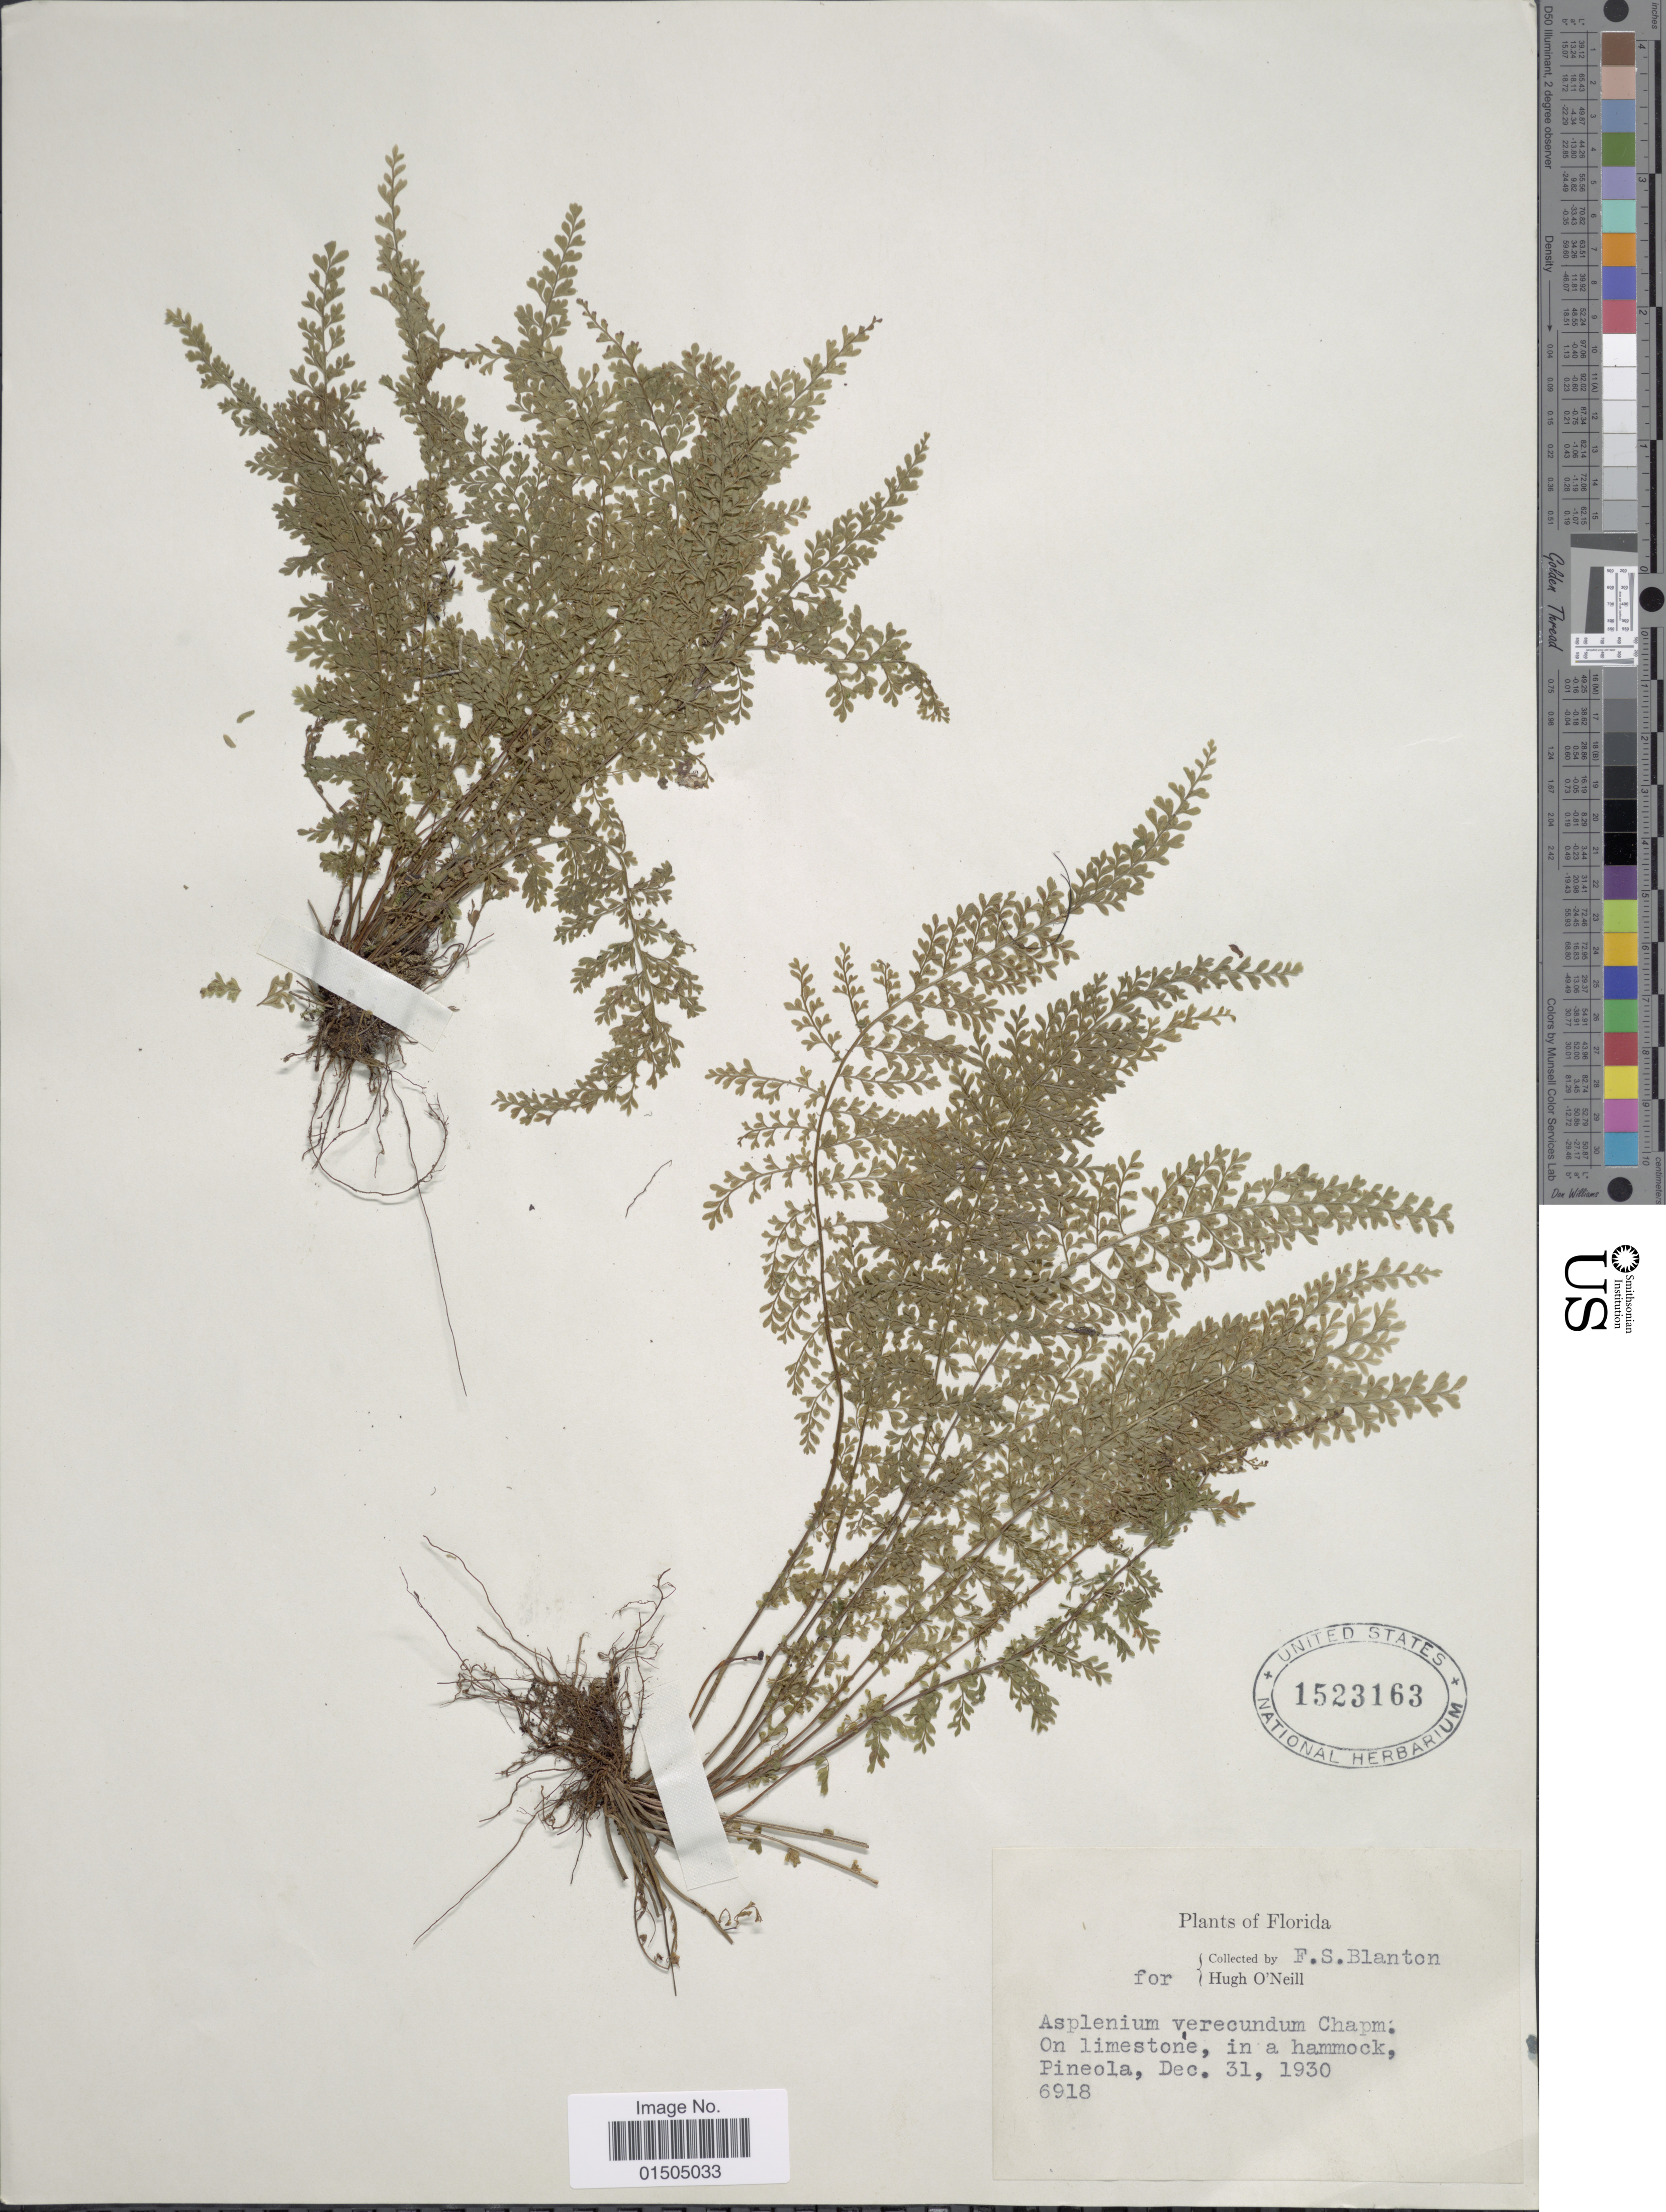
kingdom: Plantae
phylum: Tracheophyta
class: Polypodiopsida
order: Polypodiales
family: Aspleniaceae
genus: Asplenium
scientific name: Asplenium verecundum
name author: Chapm.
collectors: H. O'Neill & F. S. Blanton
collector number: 6918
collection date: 1930-12-31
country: United States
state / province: Florida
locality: On limestone, in a hammock, Pineola.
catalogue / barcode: US 1523163